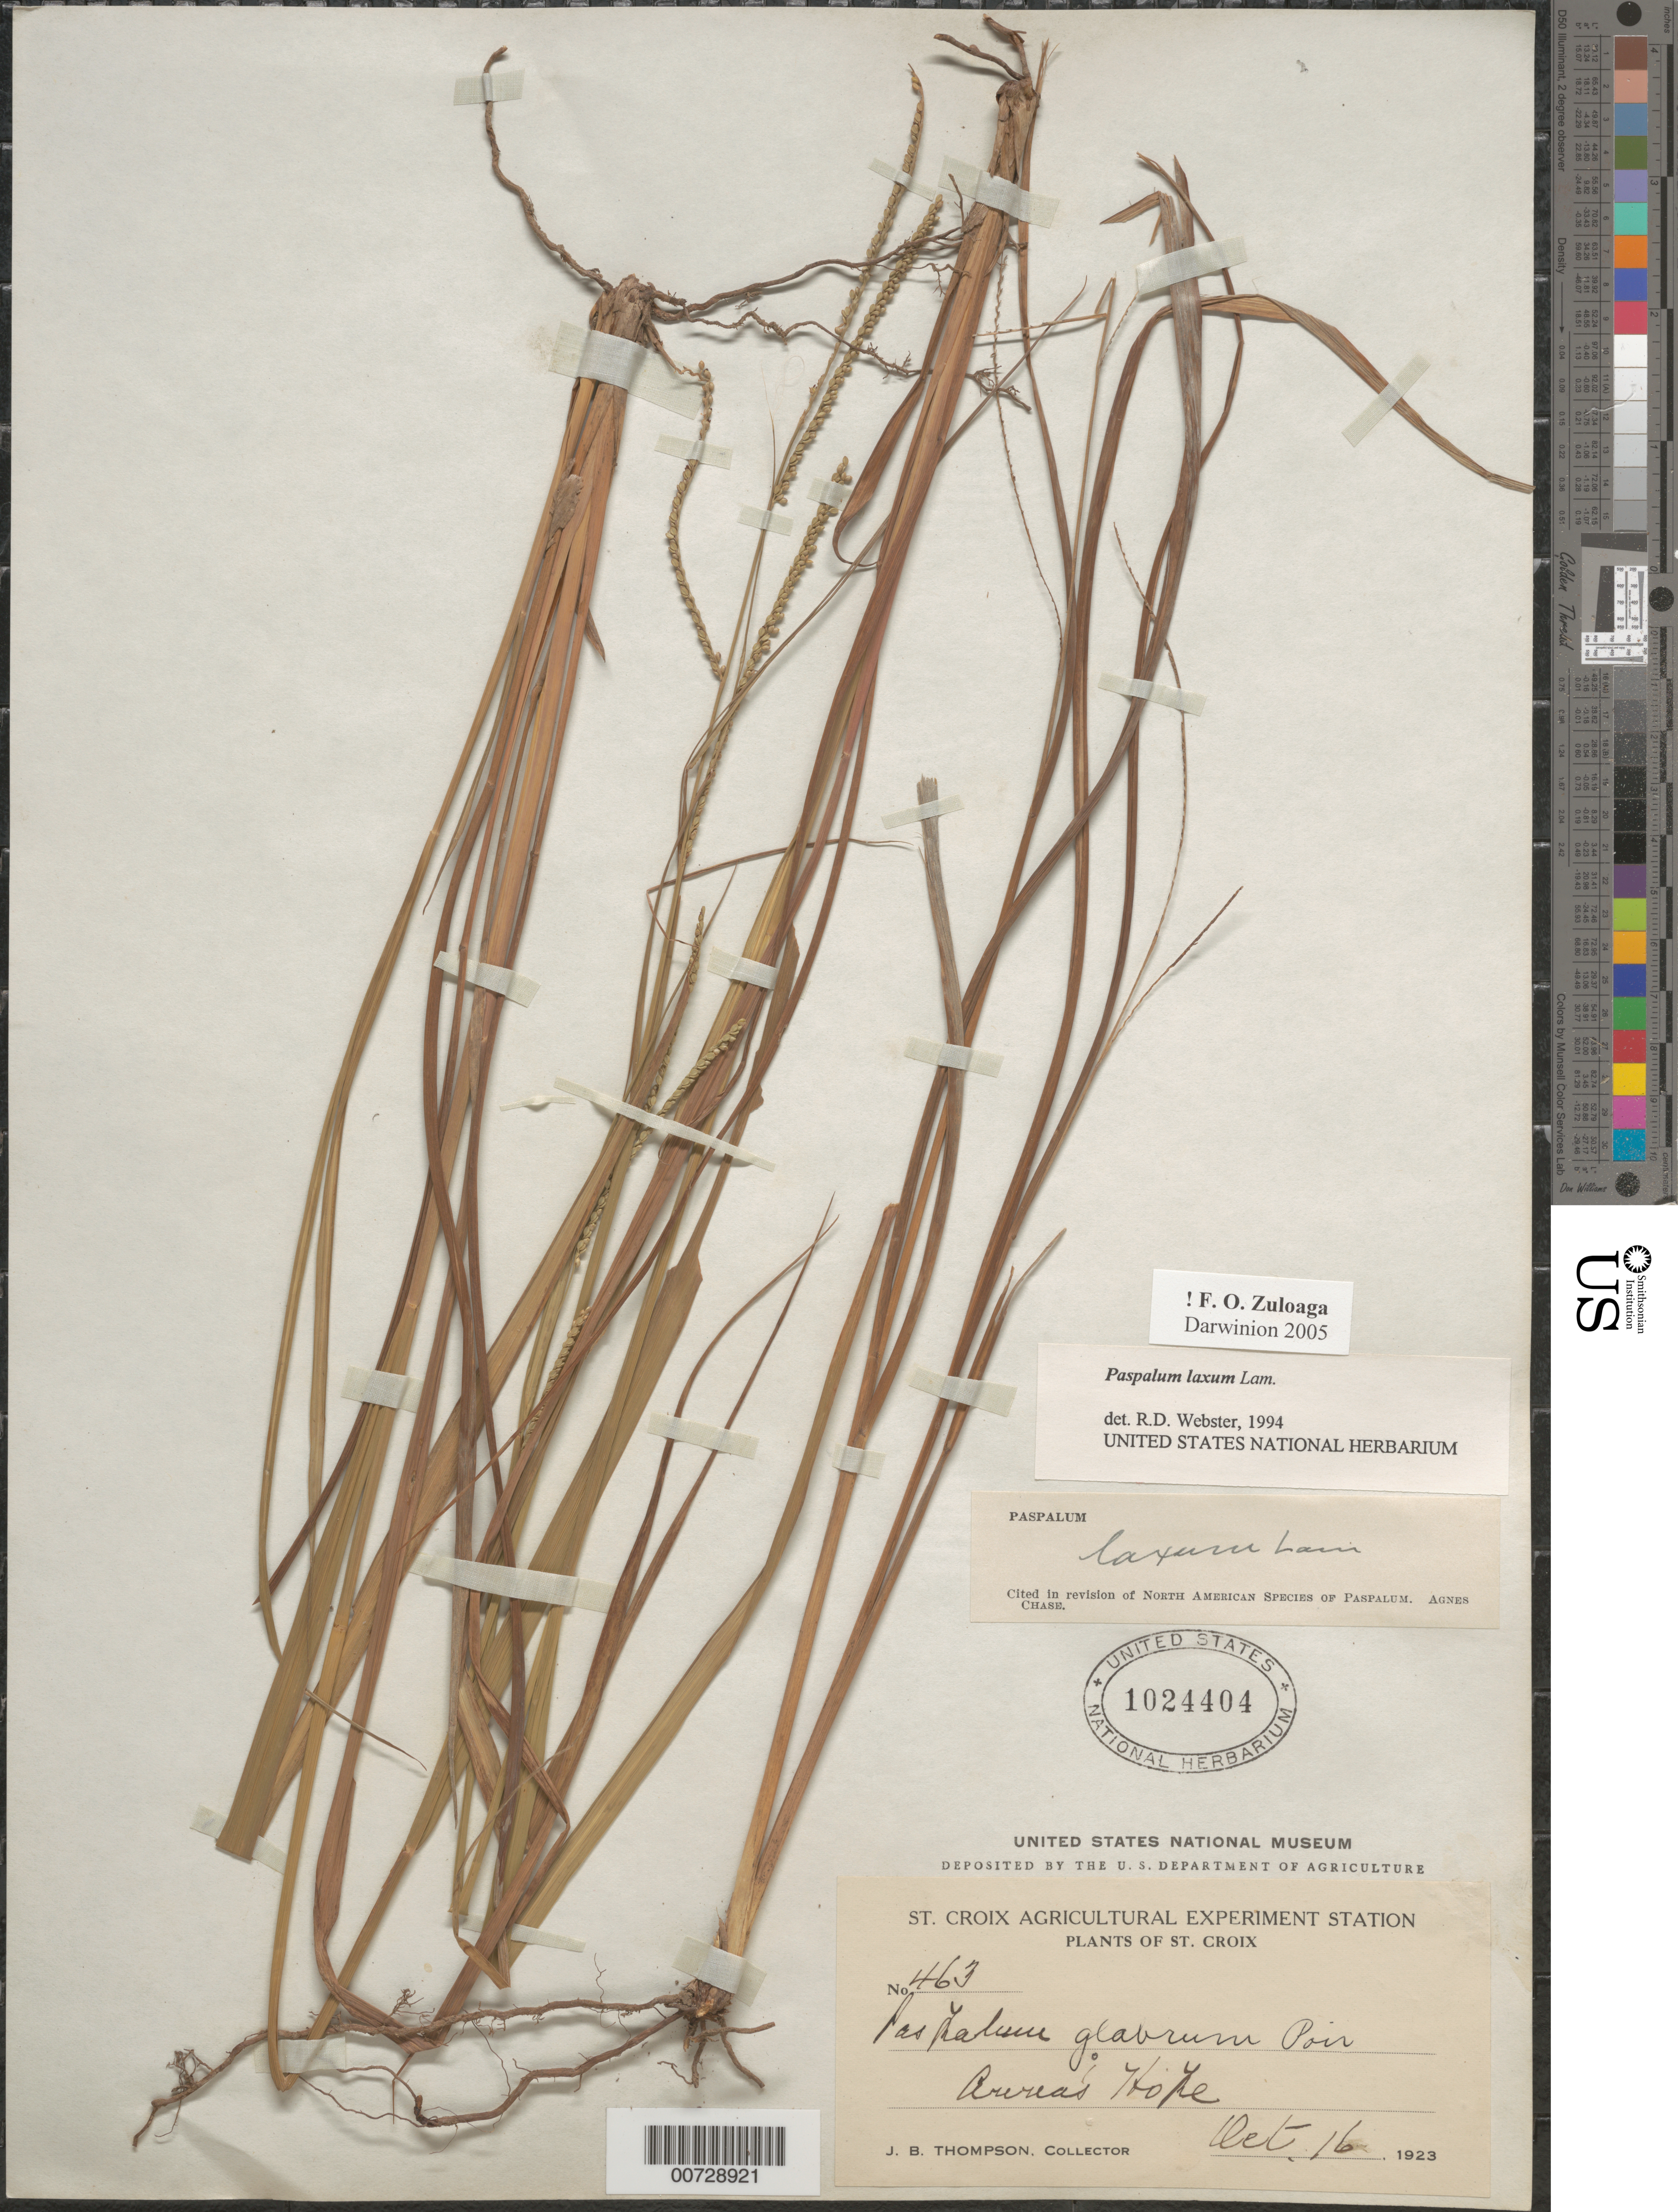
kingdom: Plantae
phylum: Tracheophyta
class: Liliopsida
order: Poales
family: Poaceae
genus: Paspalum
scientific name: Paspalum laxum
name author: Lam.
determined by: Webster, Robert D.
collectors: J. B. Thompson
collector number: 463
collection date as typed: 16 Oct 1923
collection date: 1923-10-16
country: U.S. Virgin Islands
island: St. Croix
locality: St. Croix; Anna's Hope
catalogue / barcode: US 1024404